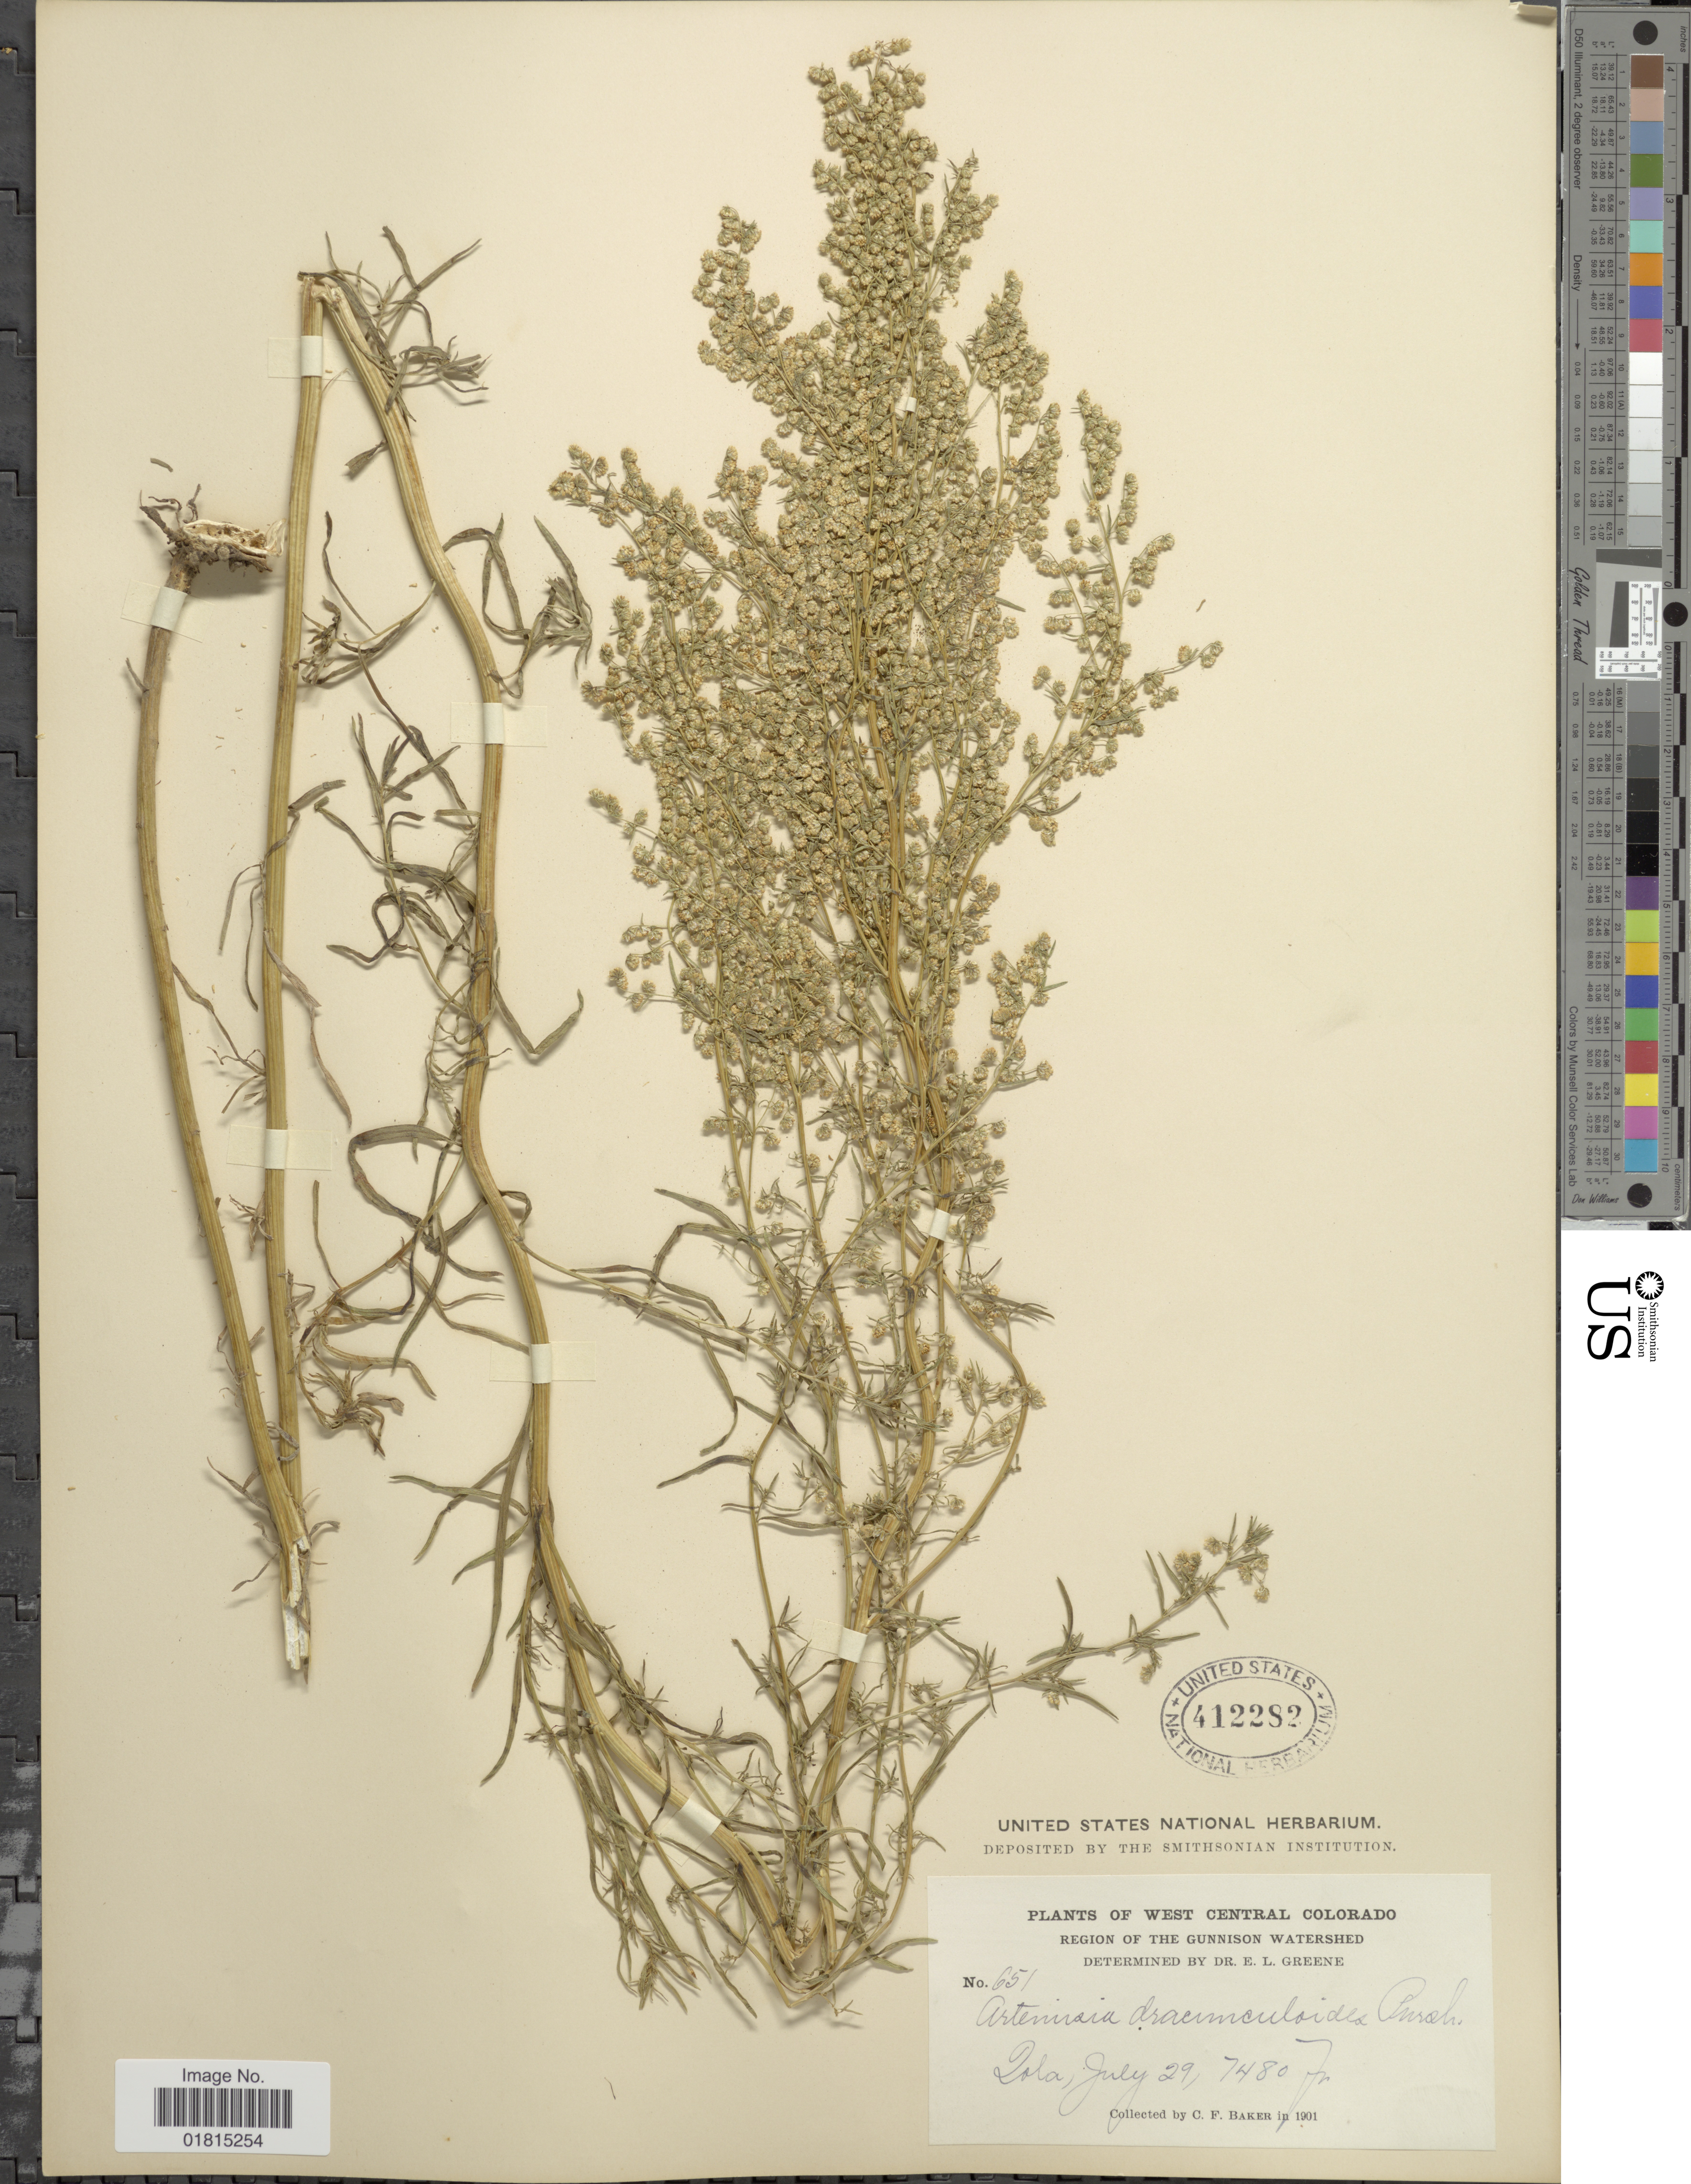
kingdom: Plantae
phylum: Tracheophyta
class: Magnoliopsida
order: Asterales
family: Asteraceae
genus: Artemisia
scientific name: Artemisia dracunculoides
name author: Pursh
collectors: C. F. Baker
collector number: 651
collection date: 1901-07-29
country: United States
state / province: Colorado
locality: West Central Colorado. Region of the Gunnison Watershed. Iola.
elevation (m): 2280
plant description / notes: Corrected "Zola" to "Iola."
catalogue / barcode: US 412282